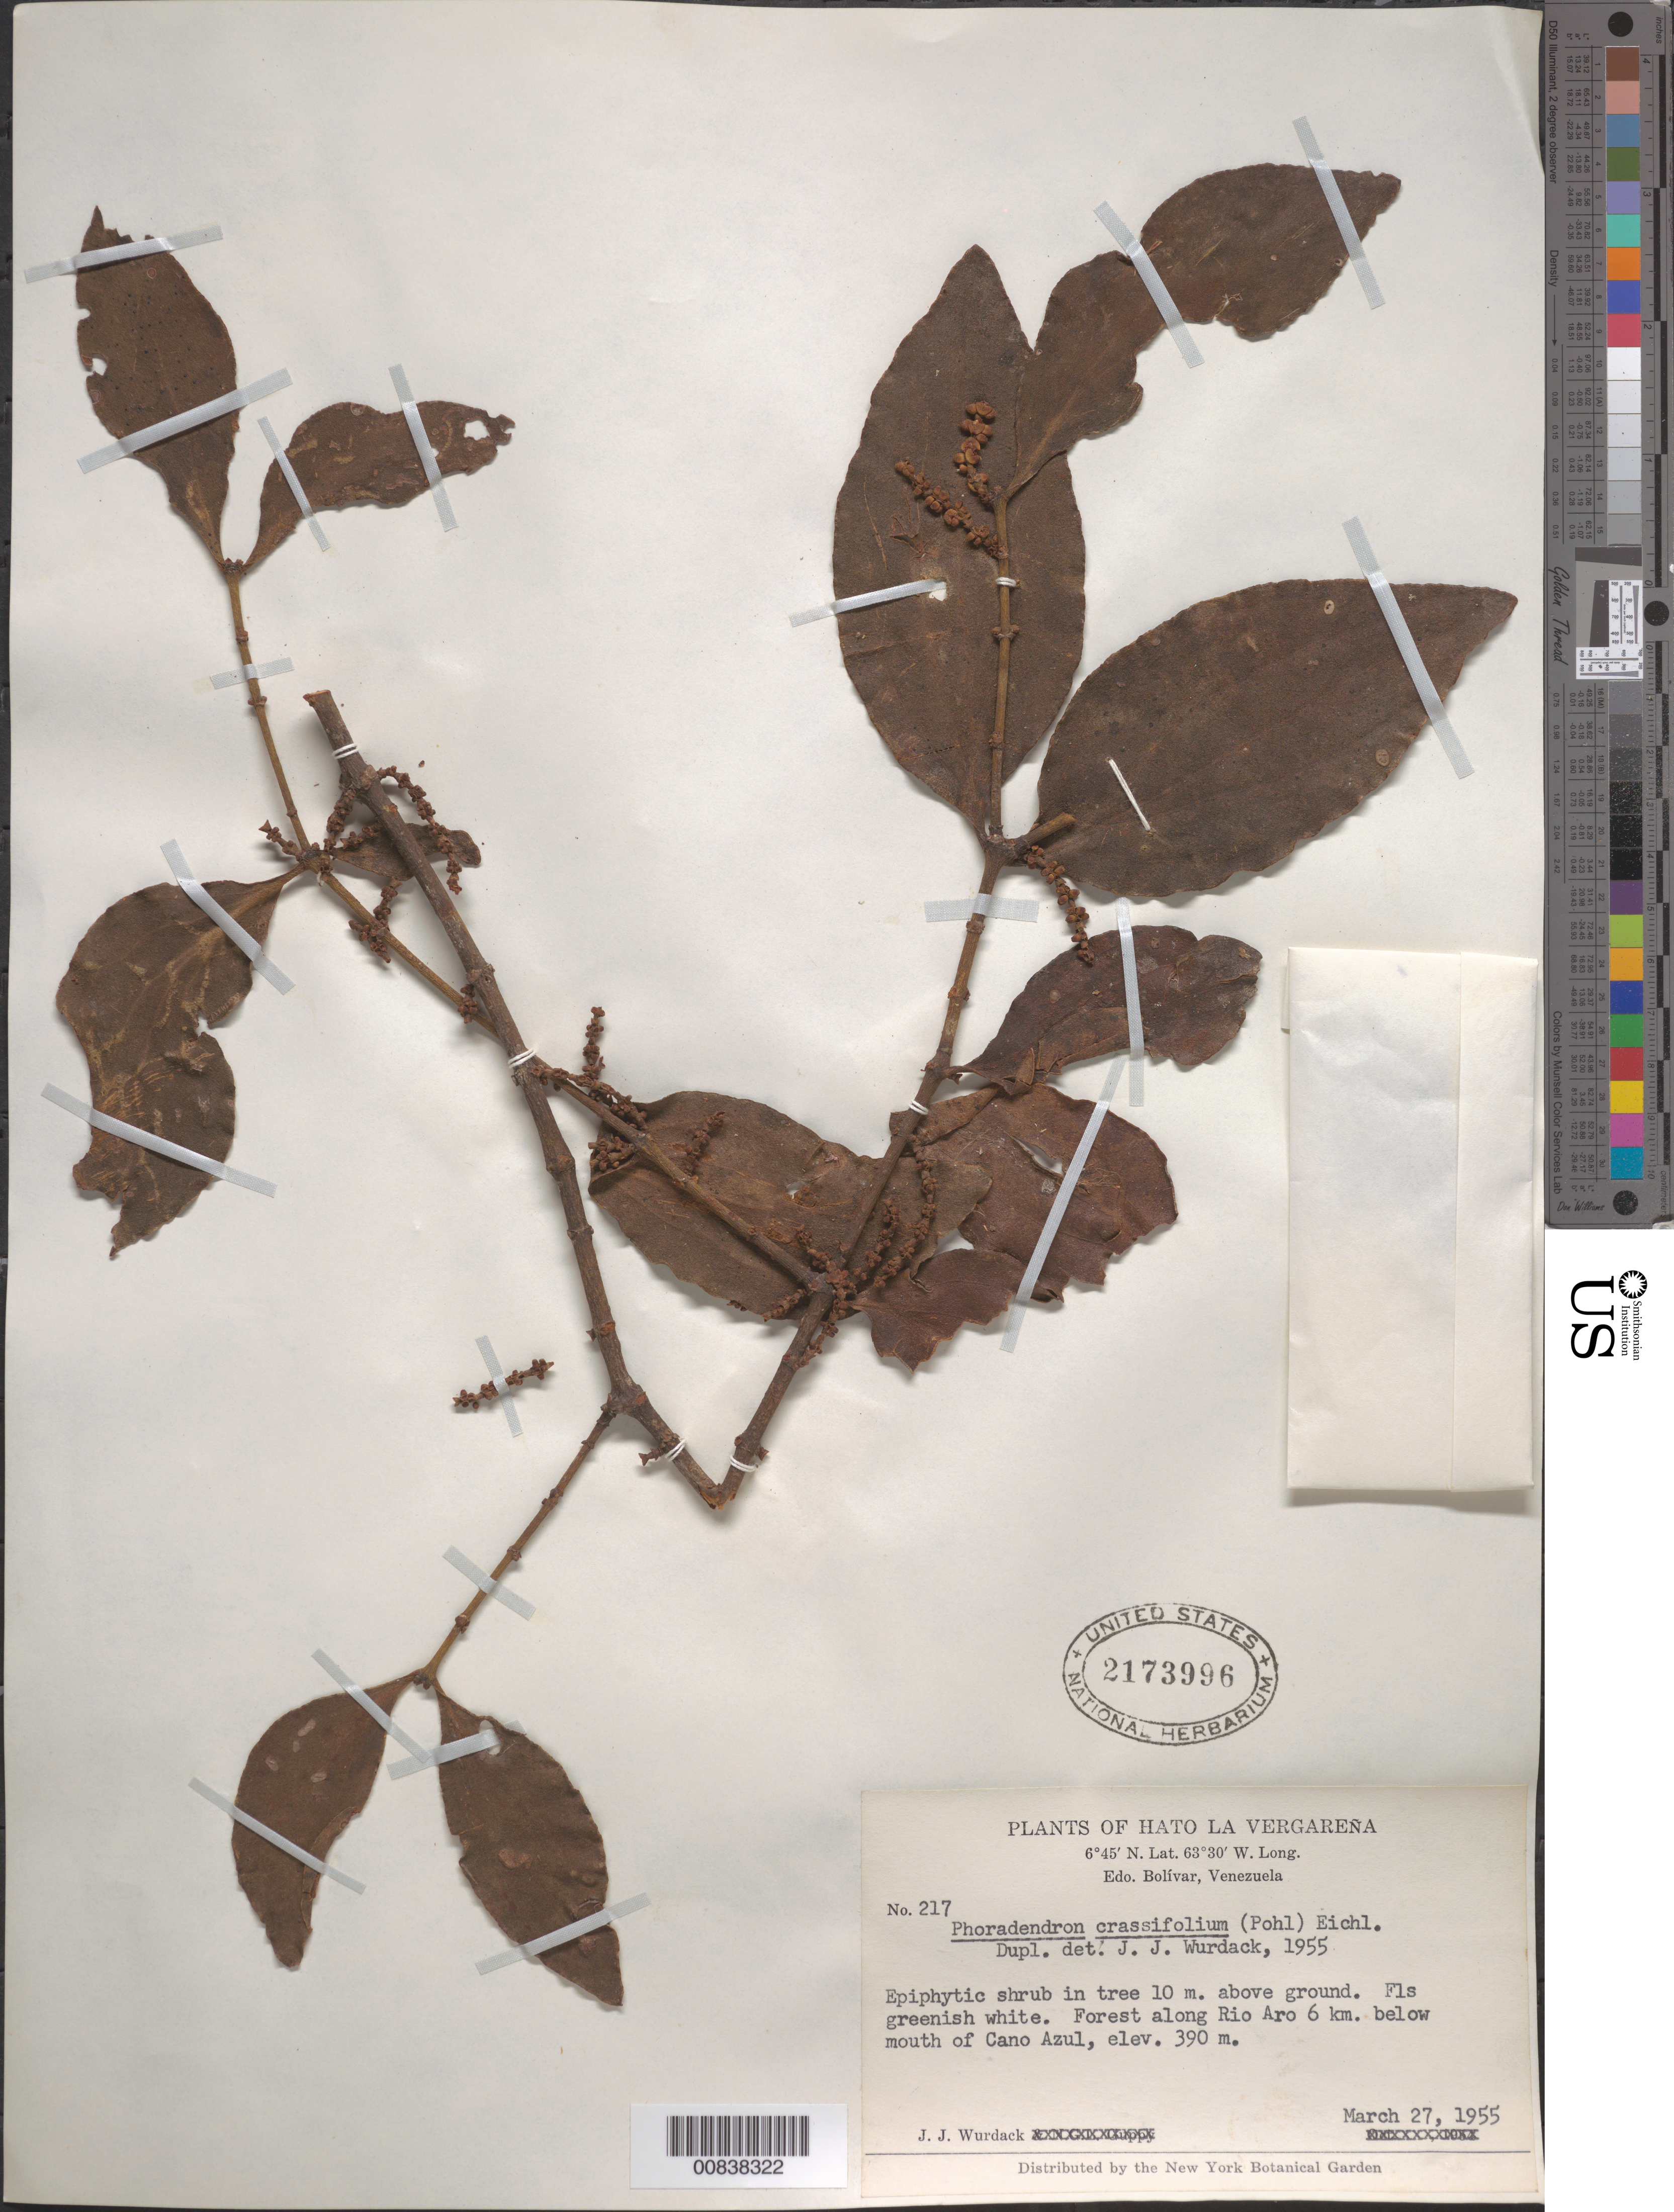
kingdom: Plantae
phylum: Tracheophyta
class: Magnoliopsida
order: Santalales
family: Viscaceae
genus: Phoradendron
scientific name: Phoradendron crassifolium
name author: (Pohl ex DC.) Eichler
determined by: Wurdack, John J., (US), US (UNITED STATES)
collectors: J. J. Wurdack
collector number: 217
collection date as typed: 27-Mar-55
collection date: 1955-03-27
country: Venezuela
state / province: Bolívar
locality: Rio Aro, 6 km below mouth of Caño Azul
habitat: In tree 10m above ground; forest along river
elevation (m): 390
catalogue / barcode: US 2173996